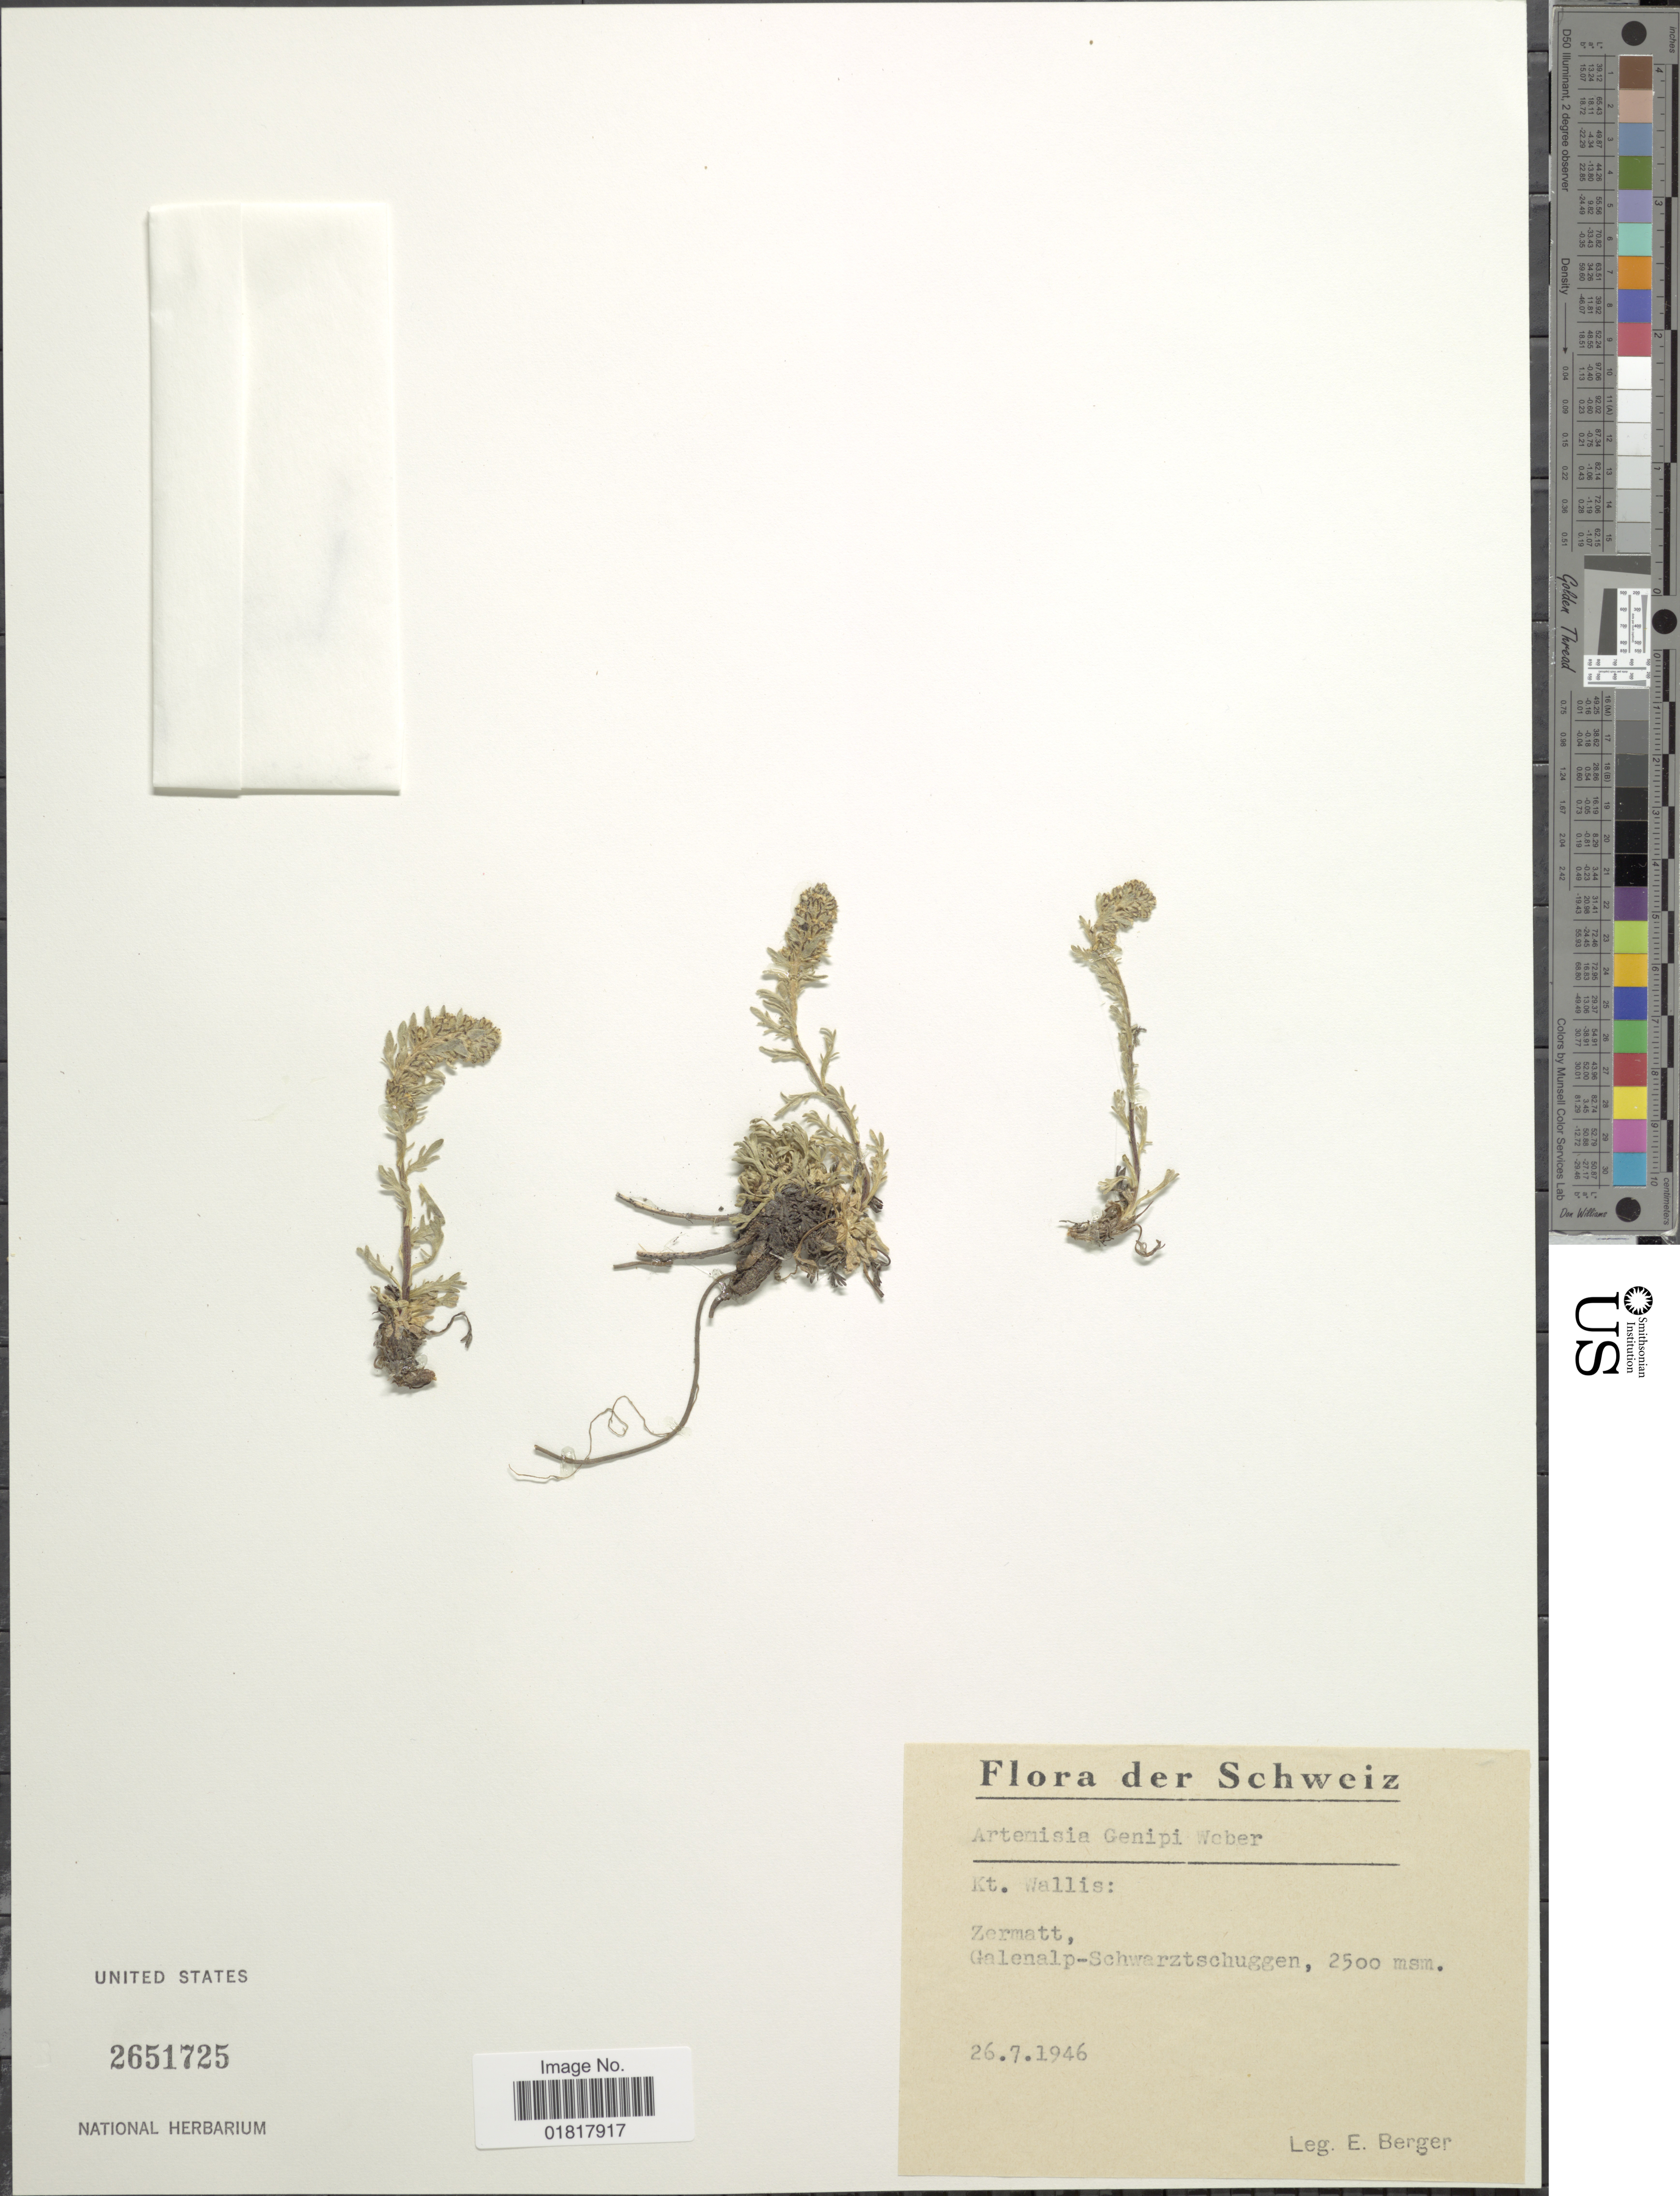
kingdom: Plantae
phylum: Tracheophyta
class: Magnoliopsida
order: Asterales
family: Asteraceae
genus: Artemisia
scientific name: Artemisia genipi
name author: G.H. Weber ex Stechm.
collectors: E. Berger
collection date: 1946-07-26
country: Switzerland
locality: Kt. Wallis: Zermatt, Galenalp- Schwarztschuggen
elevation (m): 2500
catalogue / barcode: US 2651725